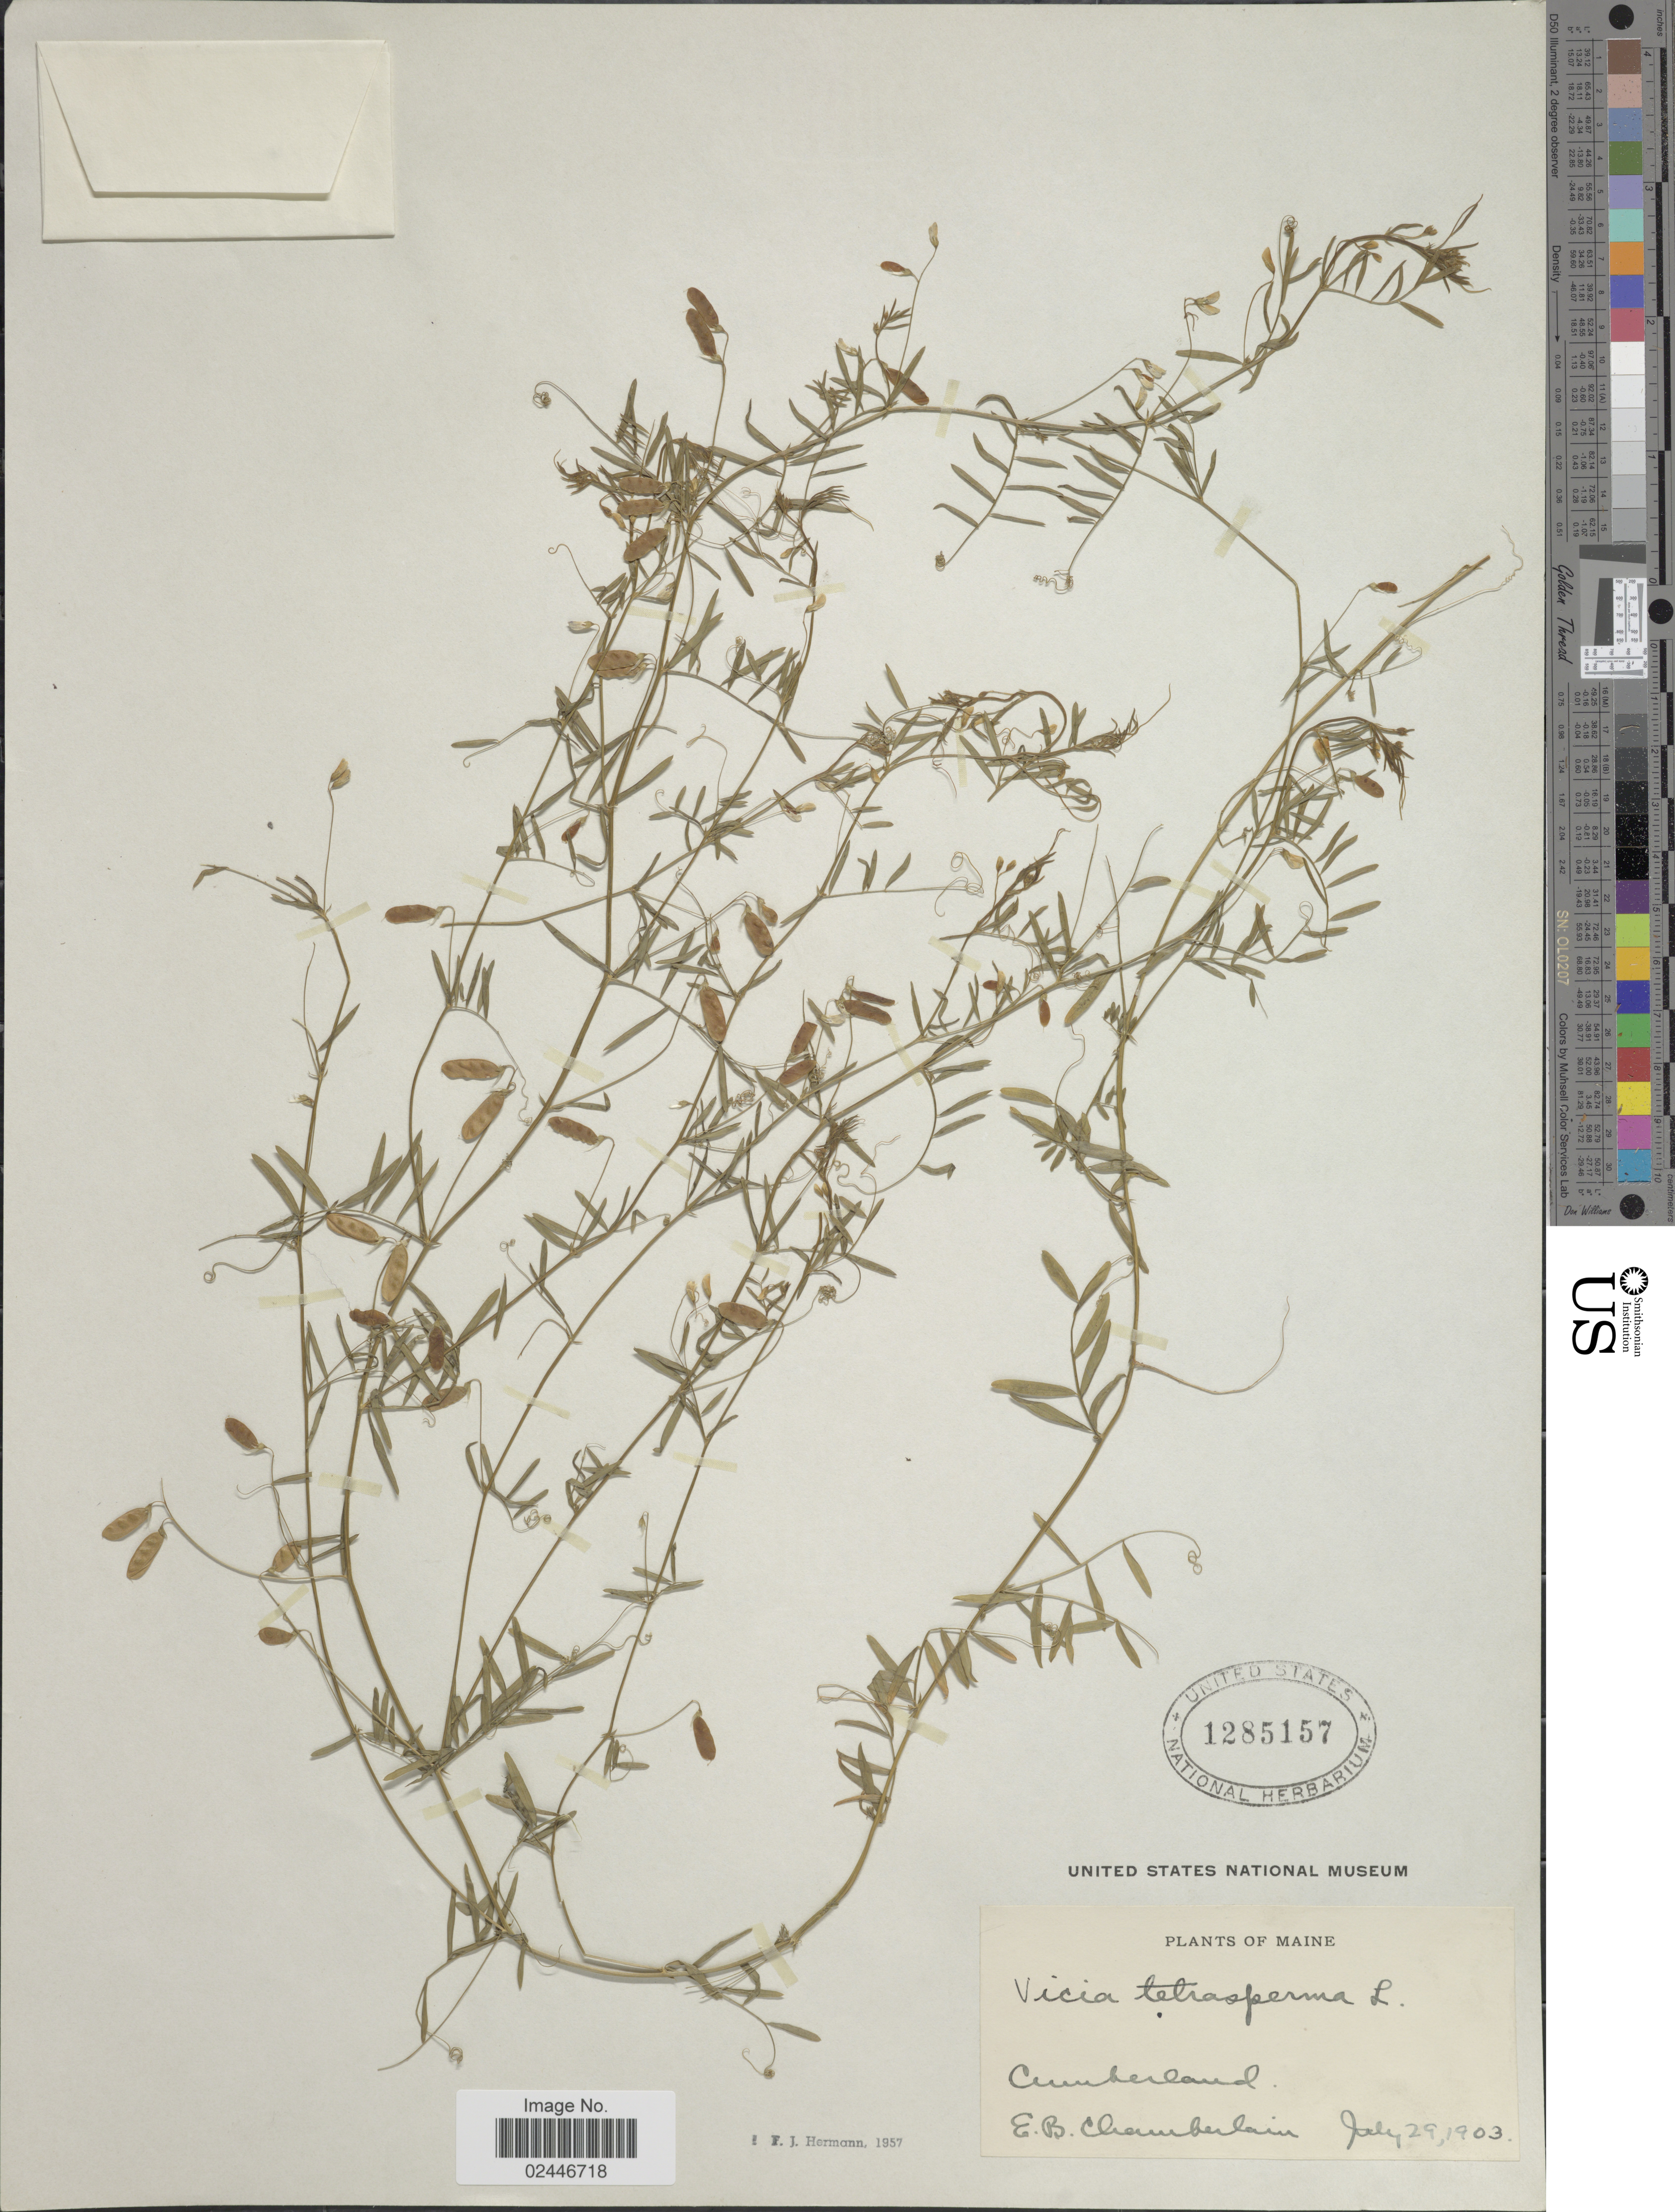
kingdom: Plantae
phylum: Tracheophyta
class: Magnoliopsida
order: Fabales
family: Fabaceae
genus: Vicia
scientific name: Vicia tetrasperma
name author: (L.) Schreb.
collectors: E. Chamberlain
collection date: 1903-07-29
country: United States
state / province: Maine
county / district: Cumberland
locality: Cumberland.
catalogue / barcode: US 1285157